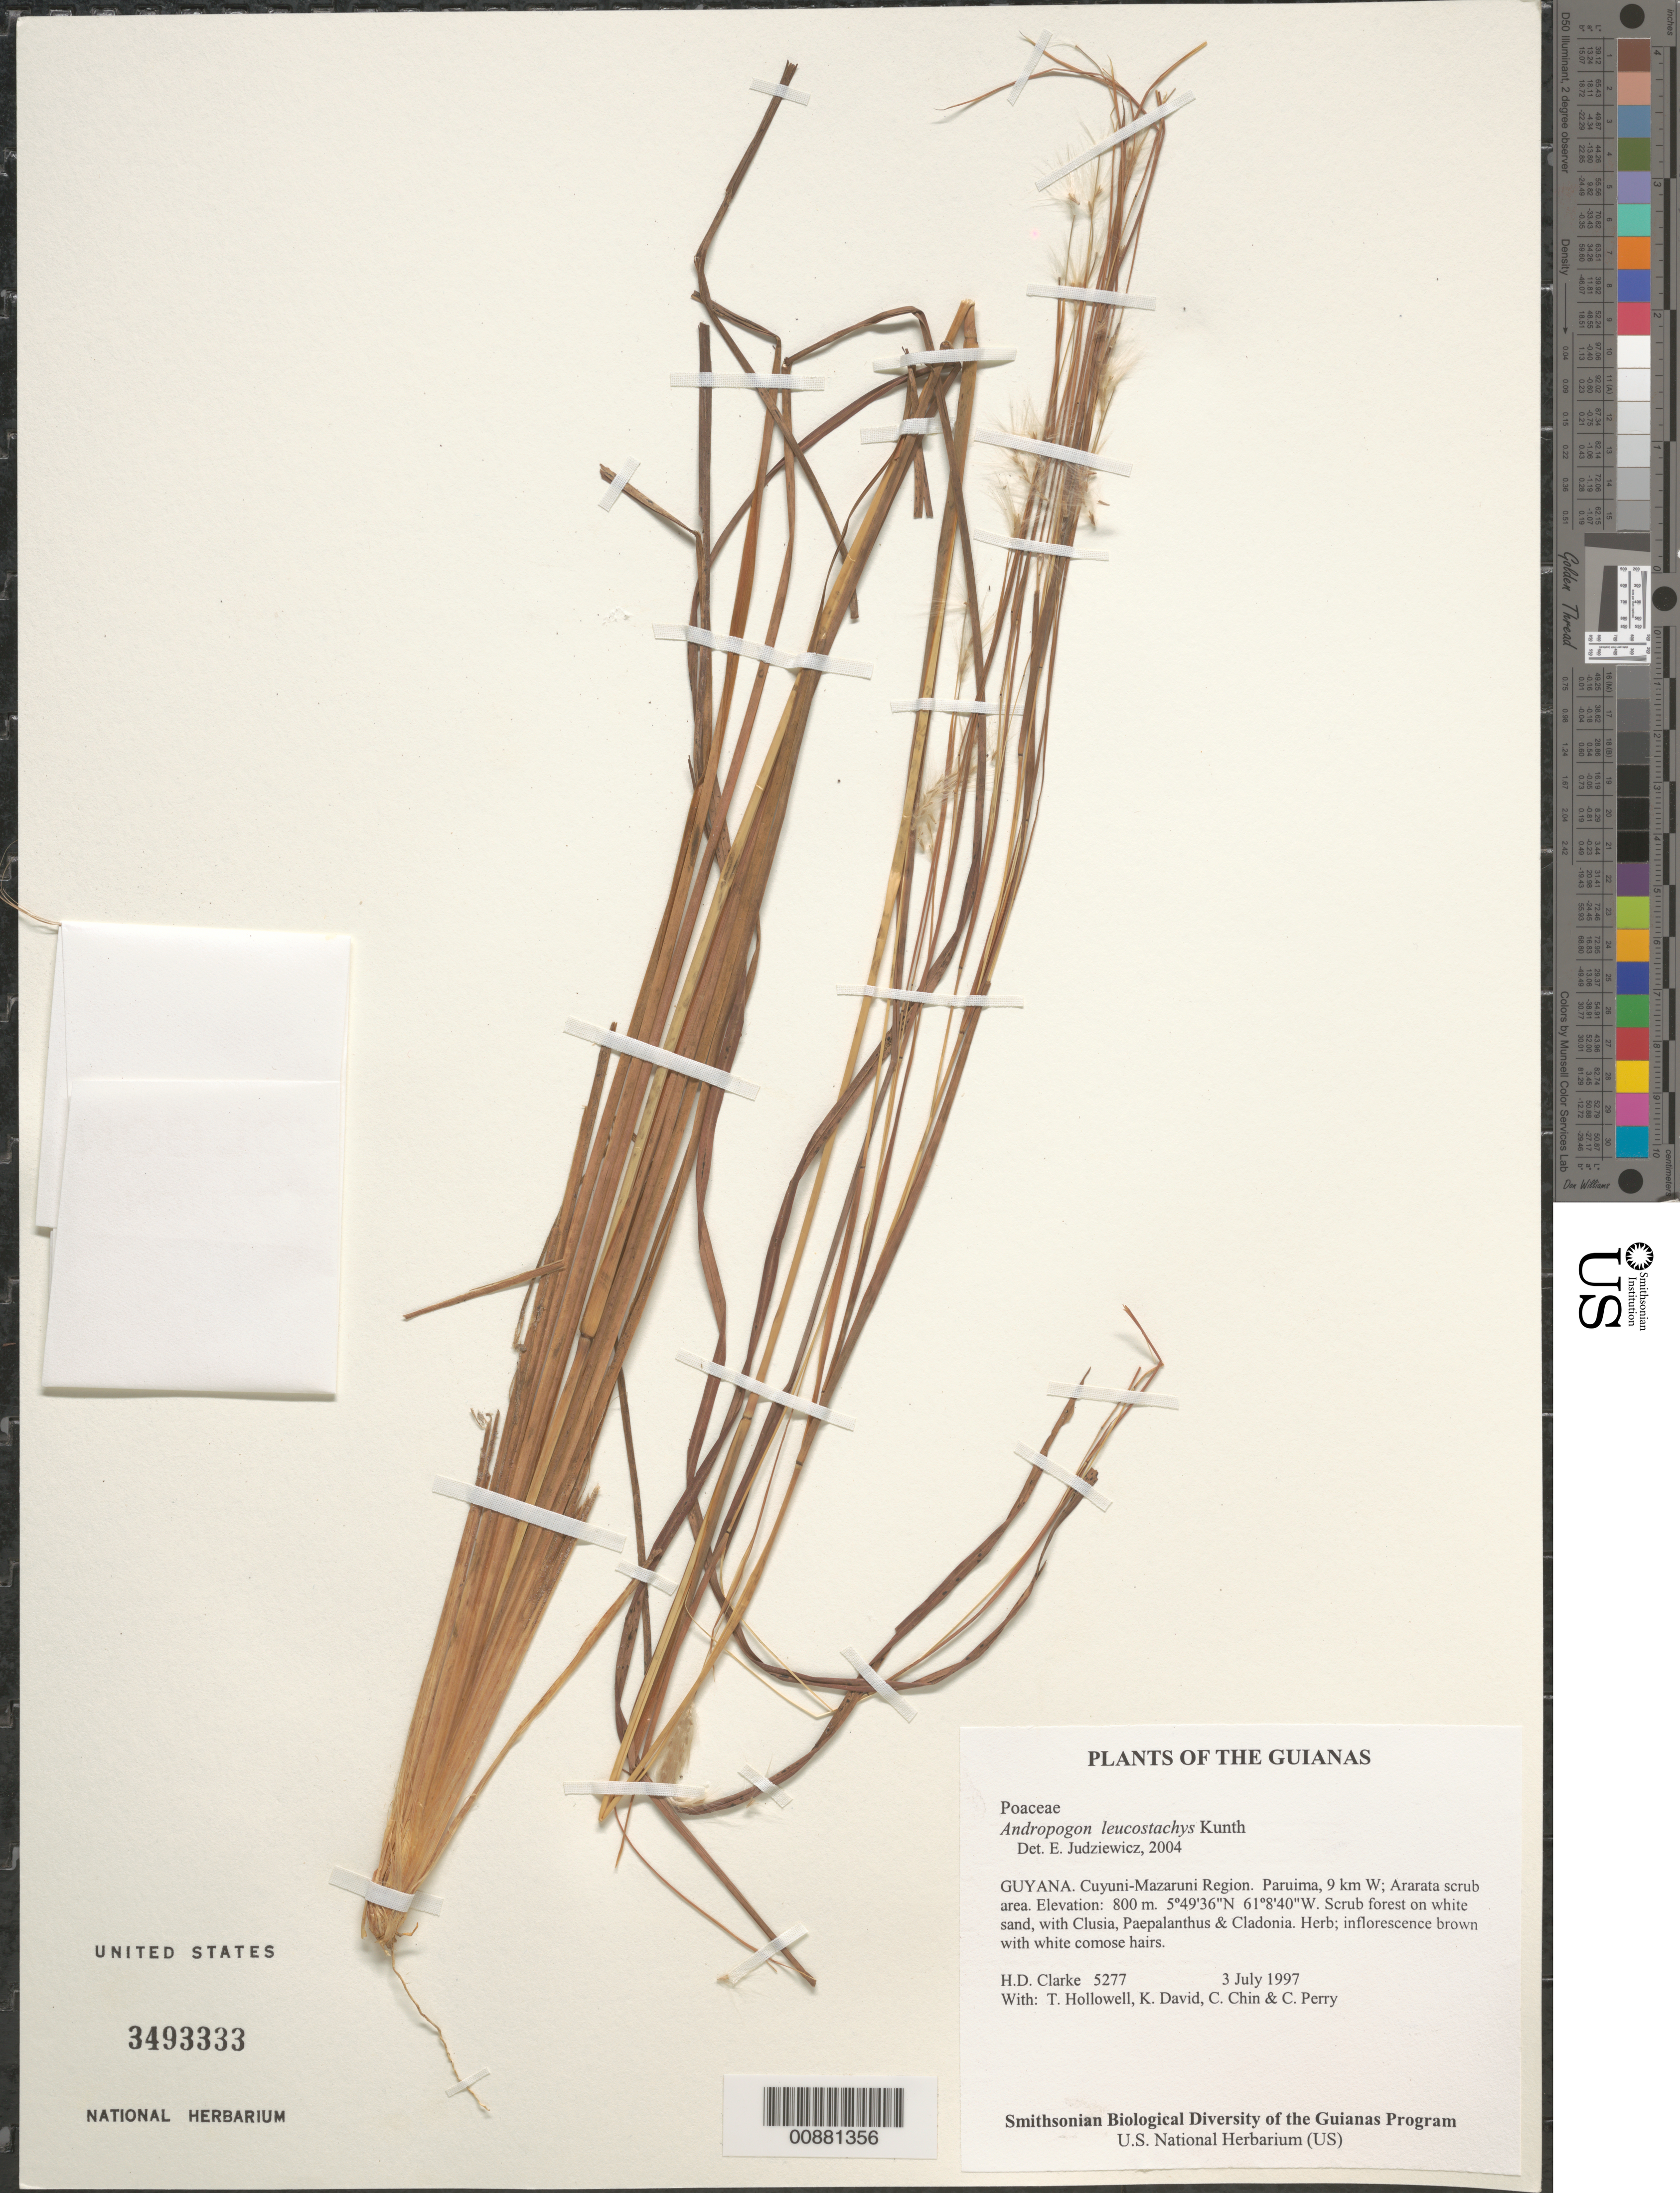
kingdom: Plantae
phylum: Tracheophyta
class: Liliopsida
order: Poales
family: Poaceae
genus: Andropogon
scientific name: Andropogon leucostachyus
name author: Kunth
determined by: Judziewicz, E. J.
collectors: H. D. Clarke, T. Hollowell, K. David, C. Chin & C. Perry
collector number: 5277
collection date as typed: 3 July 1997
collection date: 1997-07-03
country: Guyana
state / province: Cuyuni-Mazaruni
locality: Paruima, 9 km W; Ararata scrub area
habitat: Scrub forest on white sand, with Clusia, Paepalanthus & Cladonia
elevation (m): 800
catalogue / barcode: US 3493333